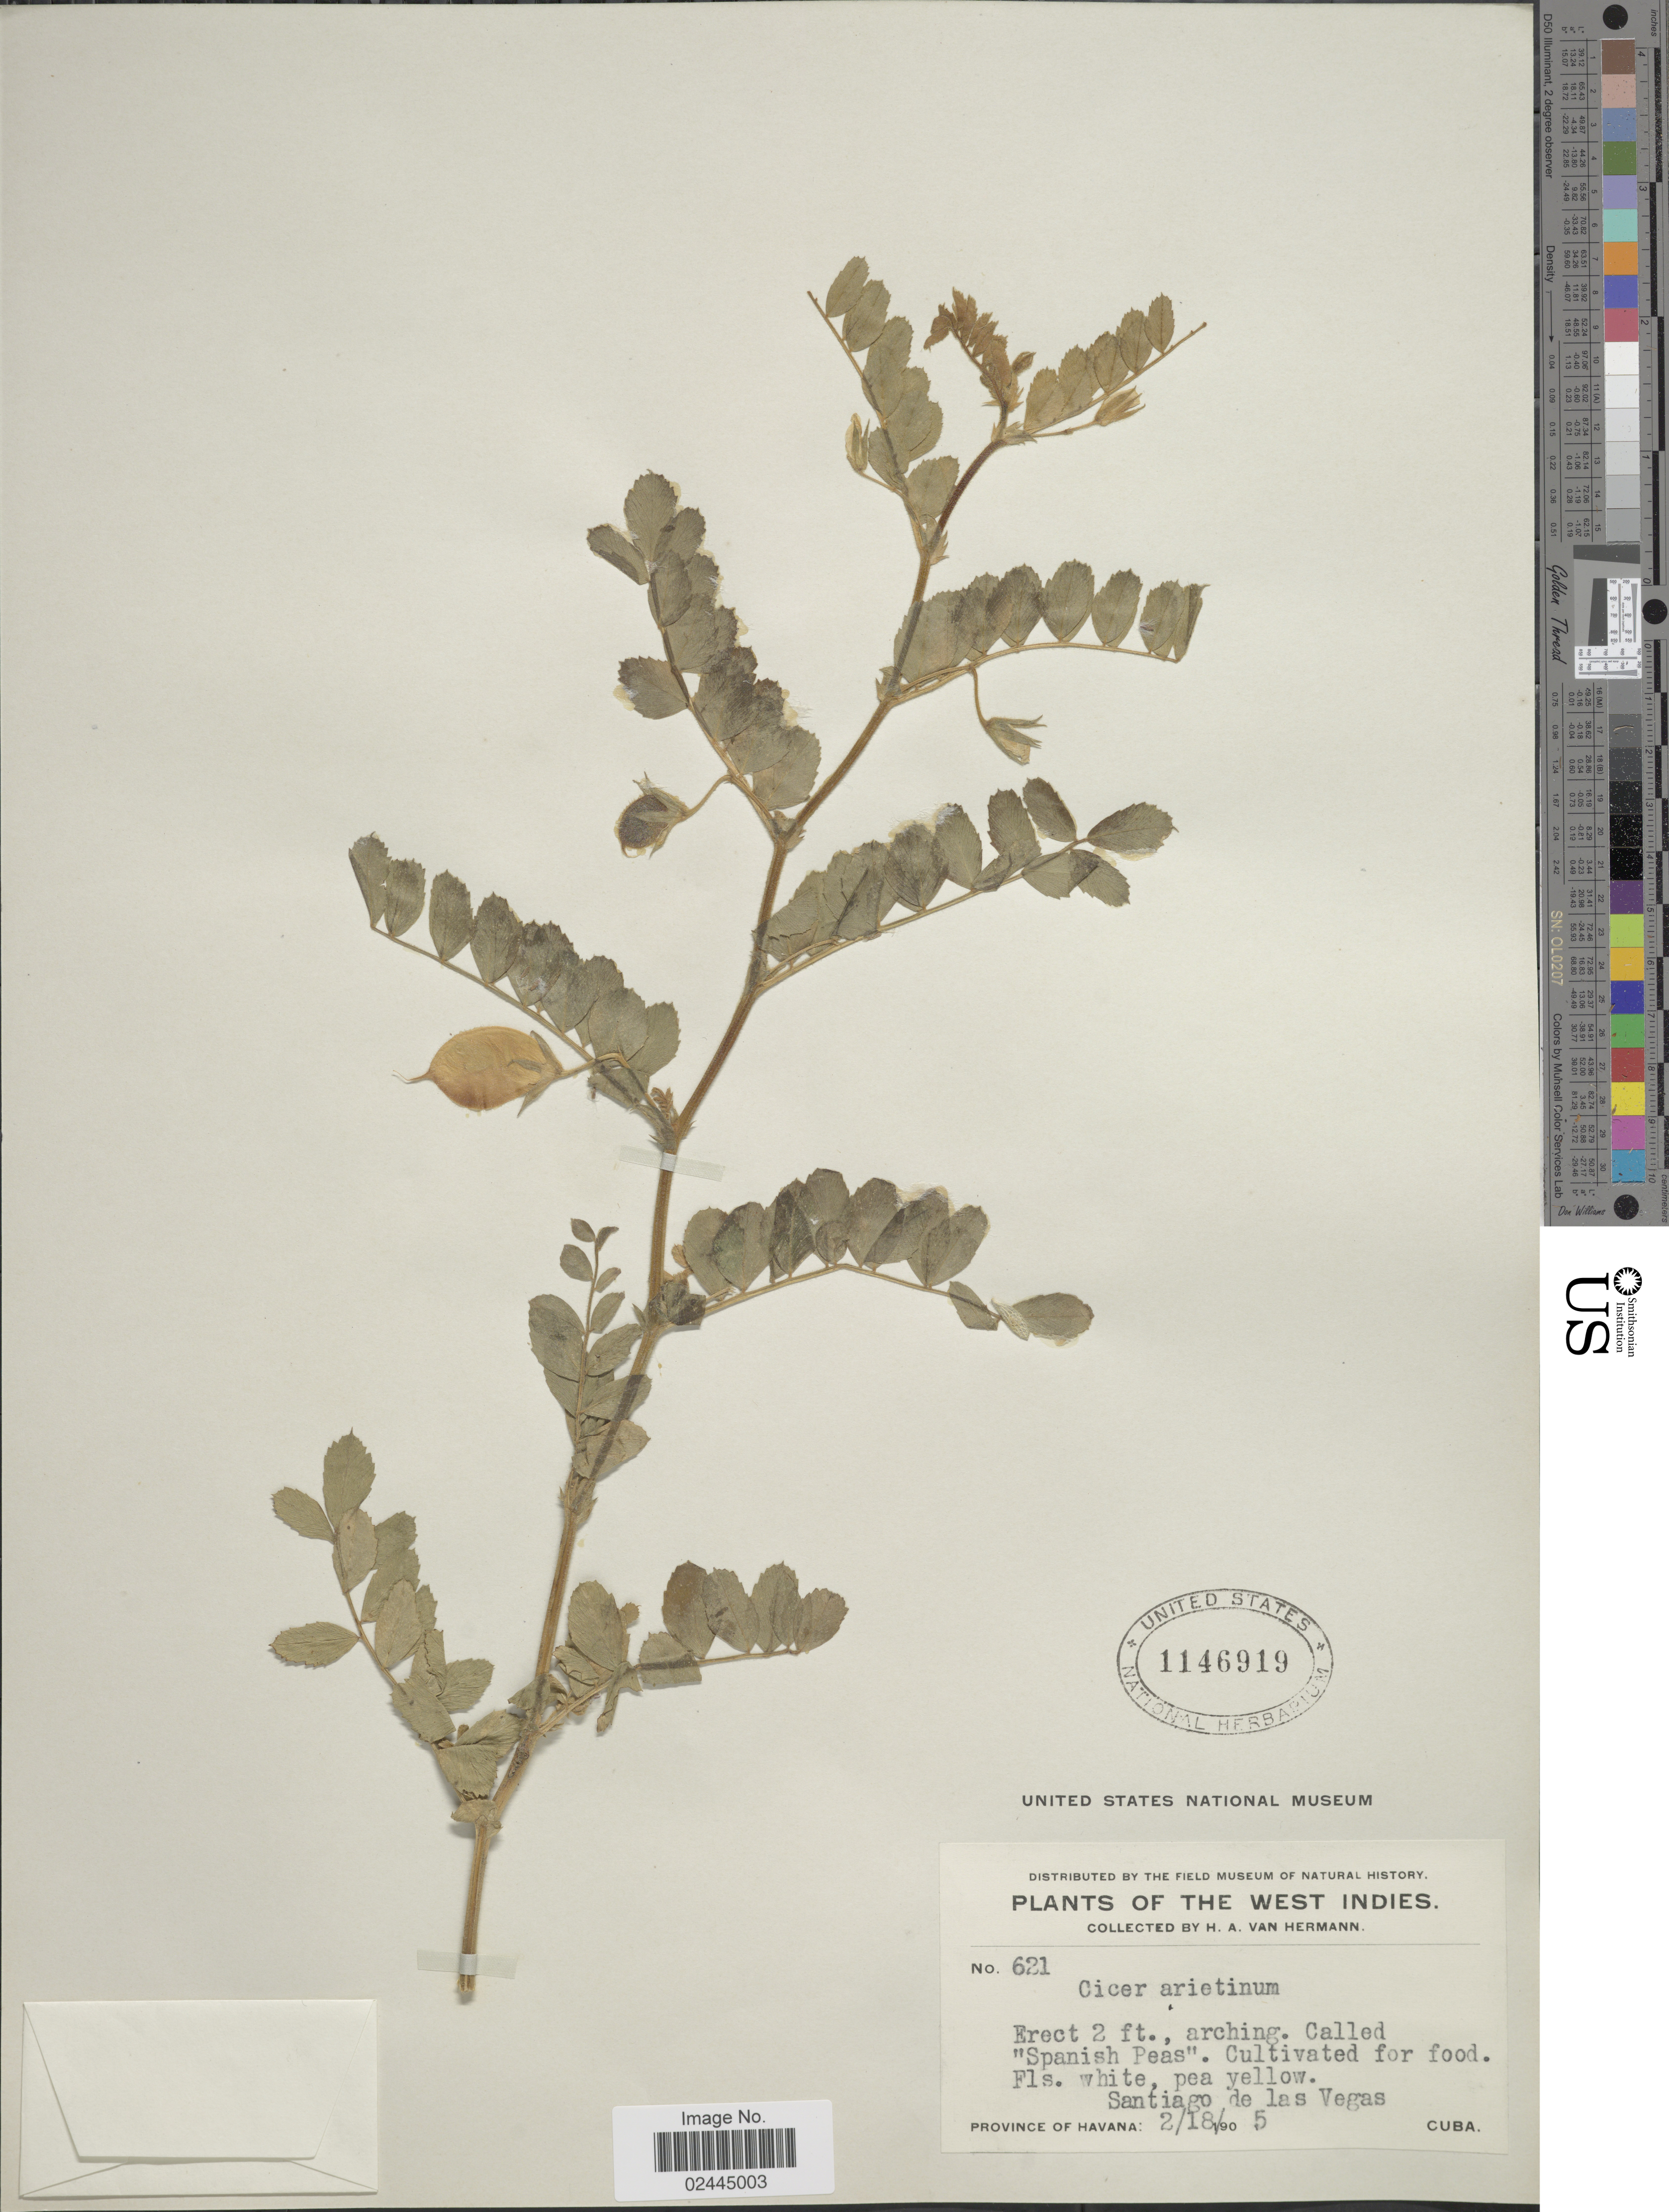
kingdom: Plantae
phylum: Tracheophyta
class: Magnoliopsida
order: Fabales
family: Fabaceae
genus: Cicer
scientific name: Cicer arietinum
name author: L.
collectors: H. A. Van Hermann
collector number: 621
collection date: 1905-02-18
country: Cuba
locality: West Indies. Santiago de las Vegas, Cuba. Province of Havana.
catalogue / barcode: US 1146919